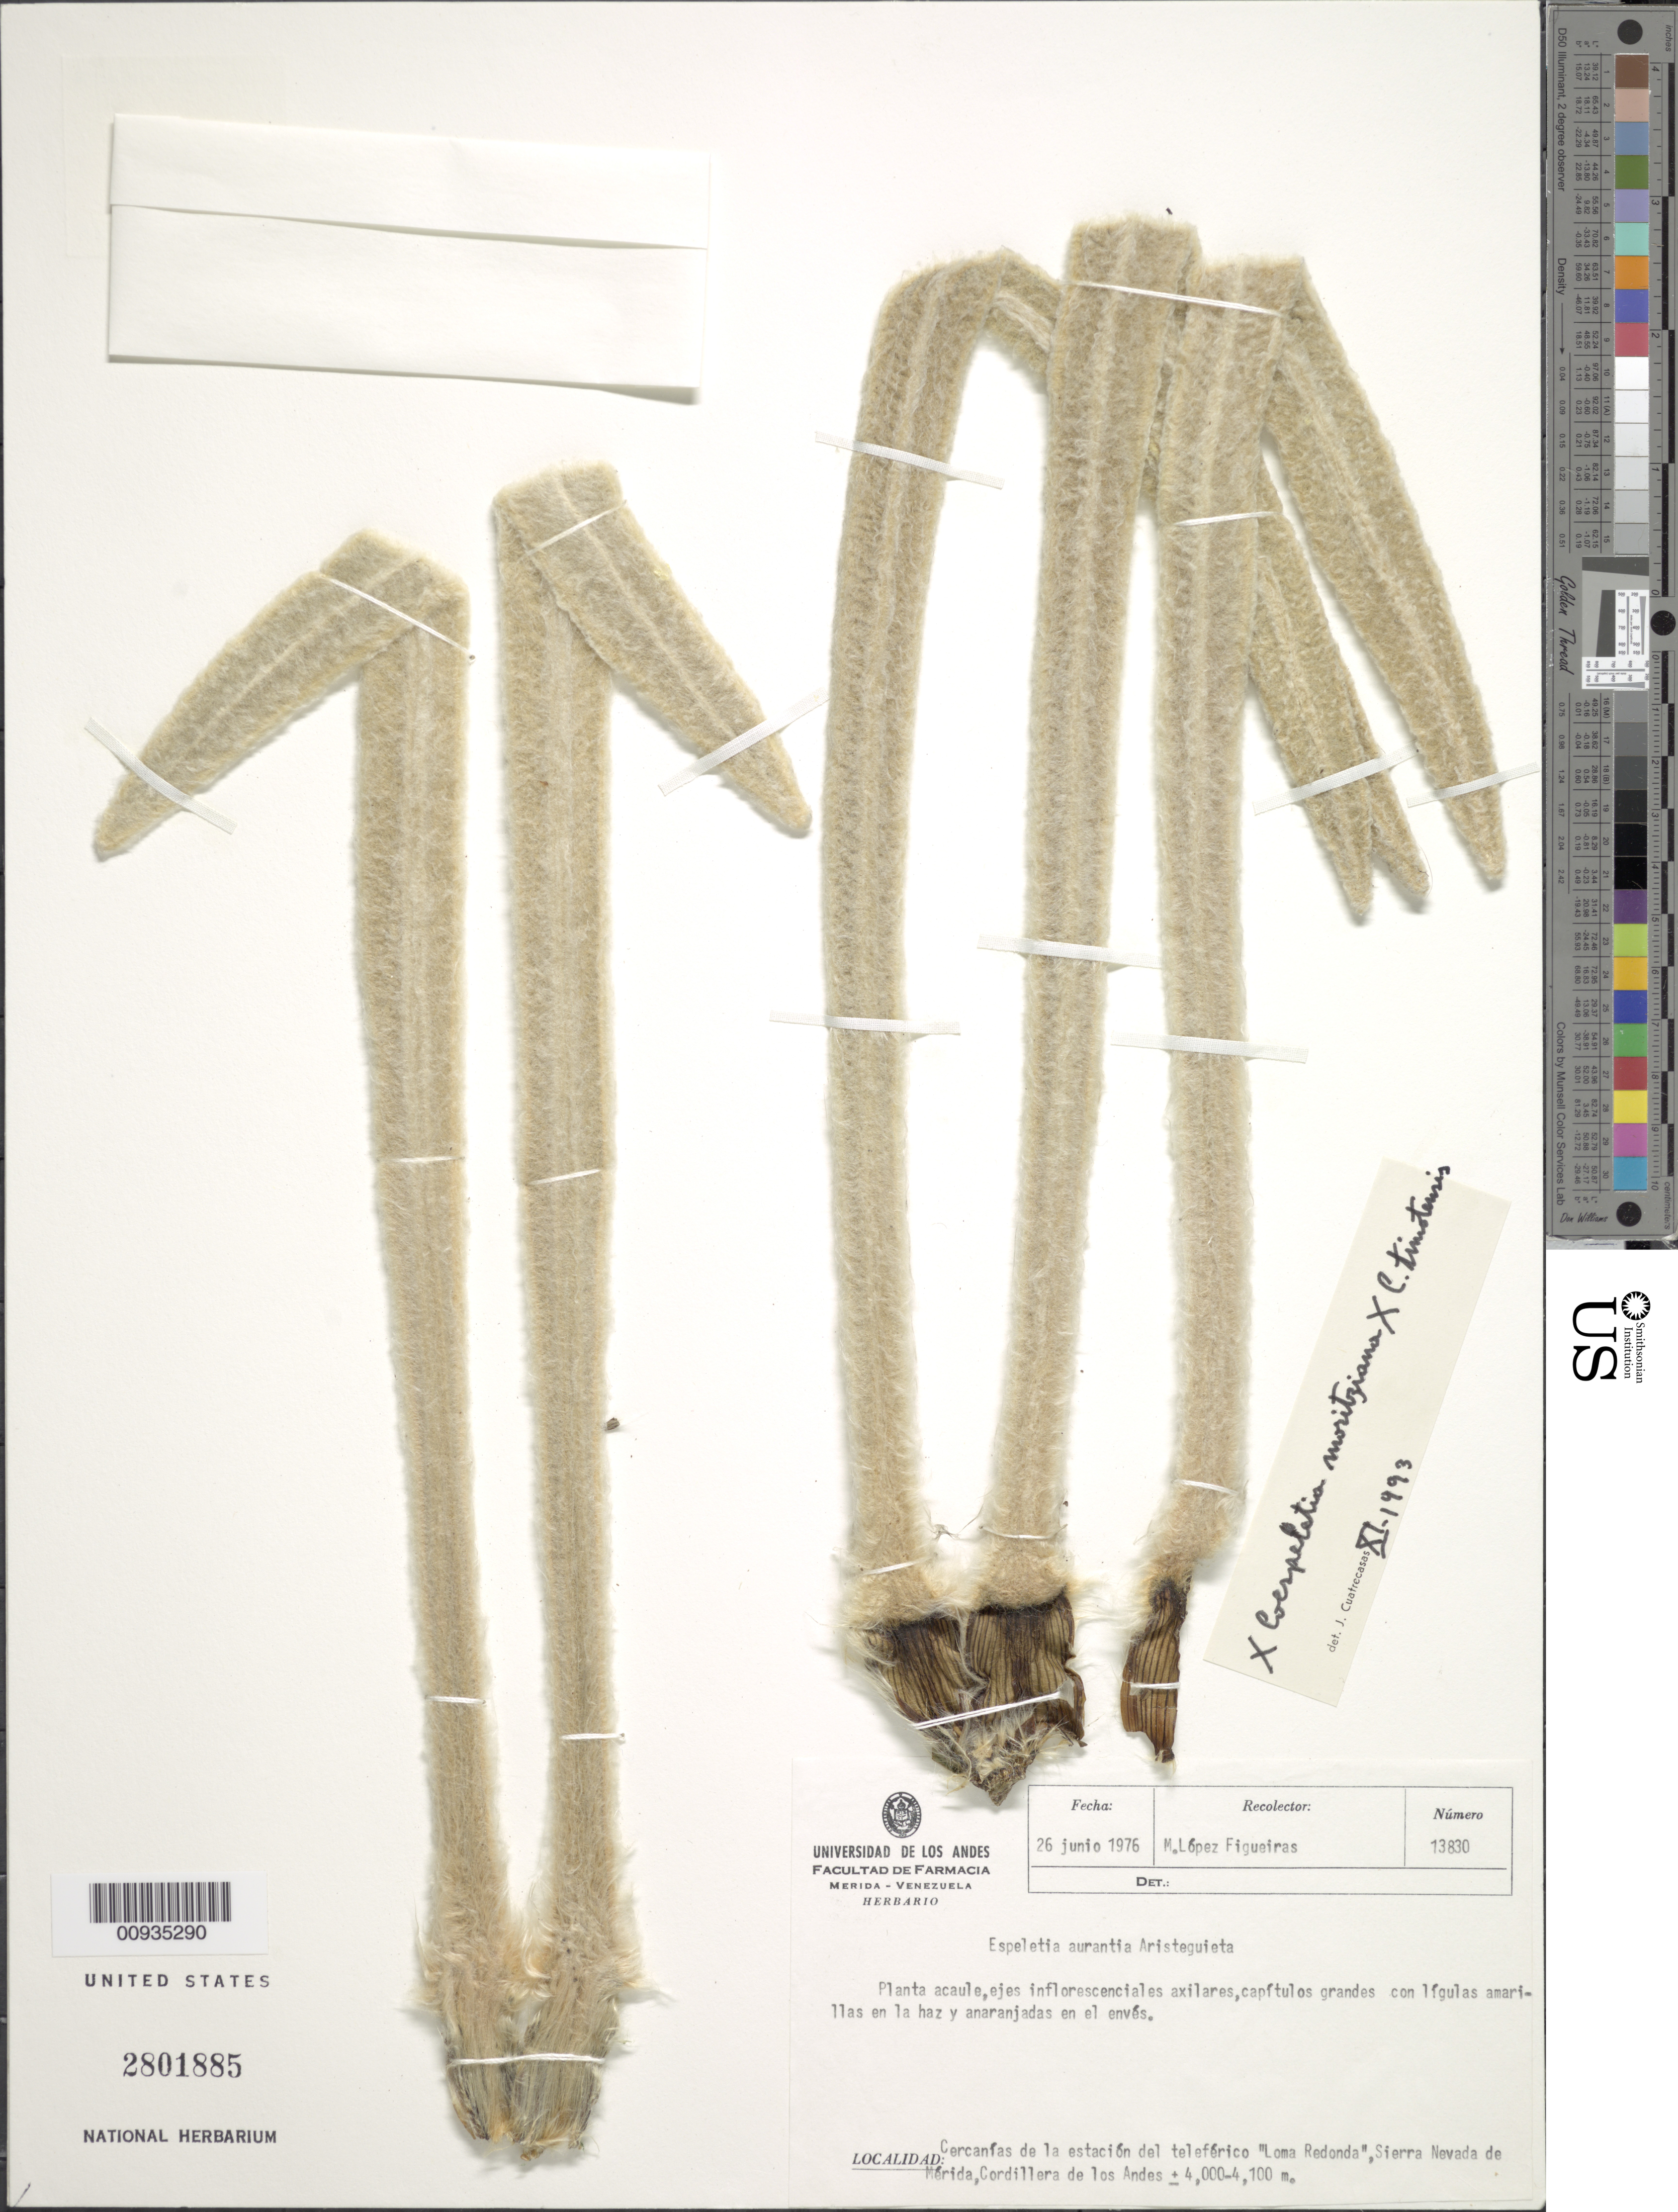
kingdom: Plantae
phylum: Tracheophyta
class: Magnoliopsida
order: Asterales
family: Asteraceae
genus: Coespeletia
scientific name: Coespeletia moritziana x C. timotensis (Cuatrec.) Cuatrec.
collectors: M. López Figueiras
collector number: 13830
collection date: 1976-06-26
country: Venezuela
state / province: Mérida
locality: Cercanias de la estacion del teferico "Loma Redonda", Sierra Nevada de Merida, Cordillera de los Andes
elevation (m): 4000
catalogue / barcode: US 2801885